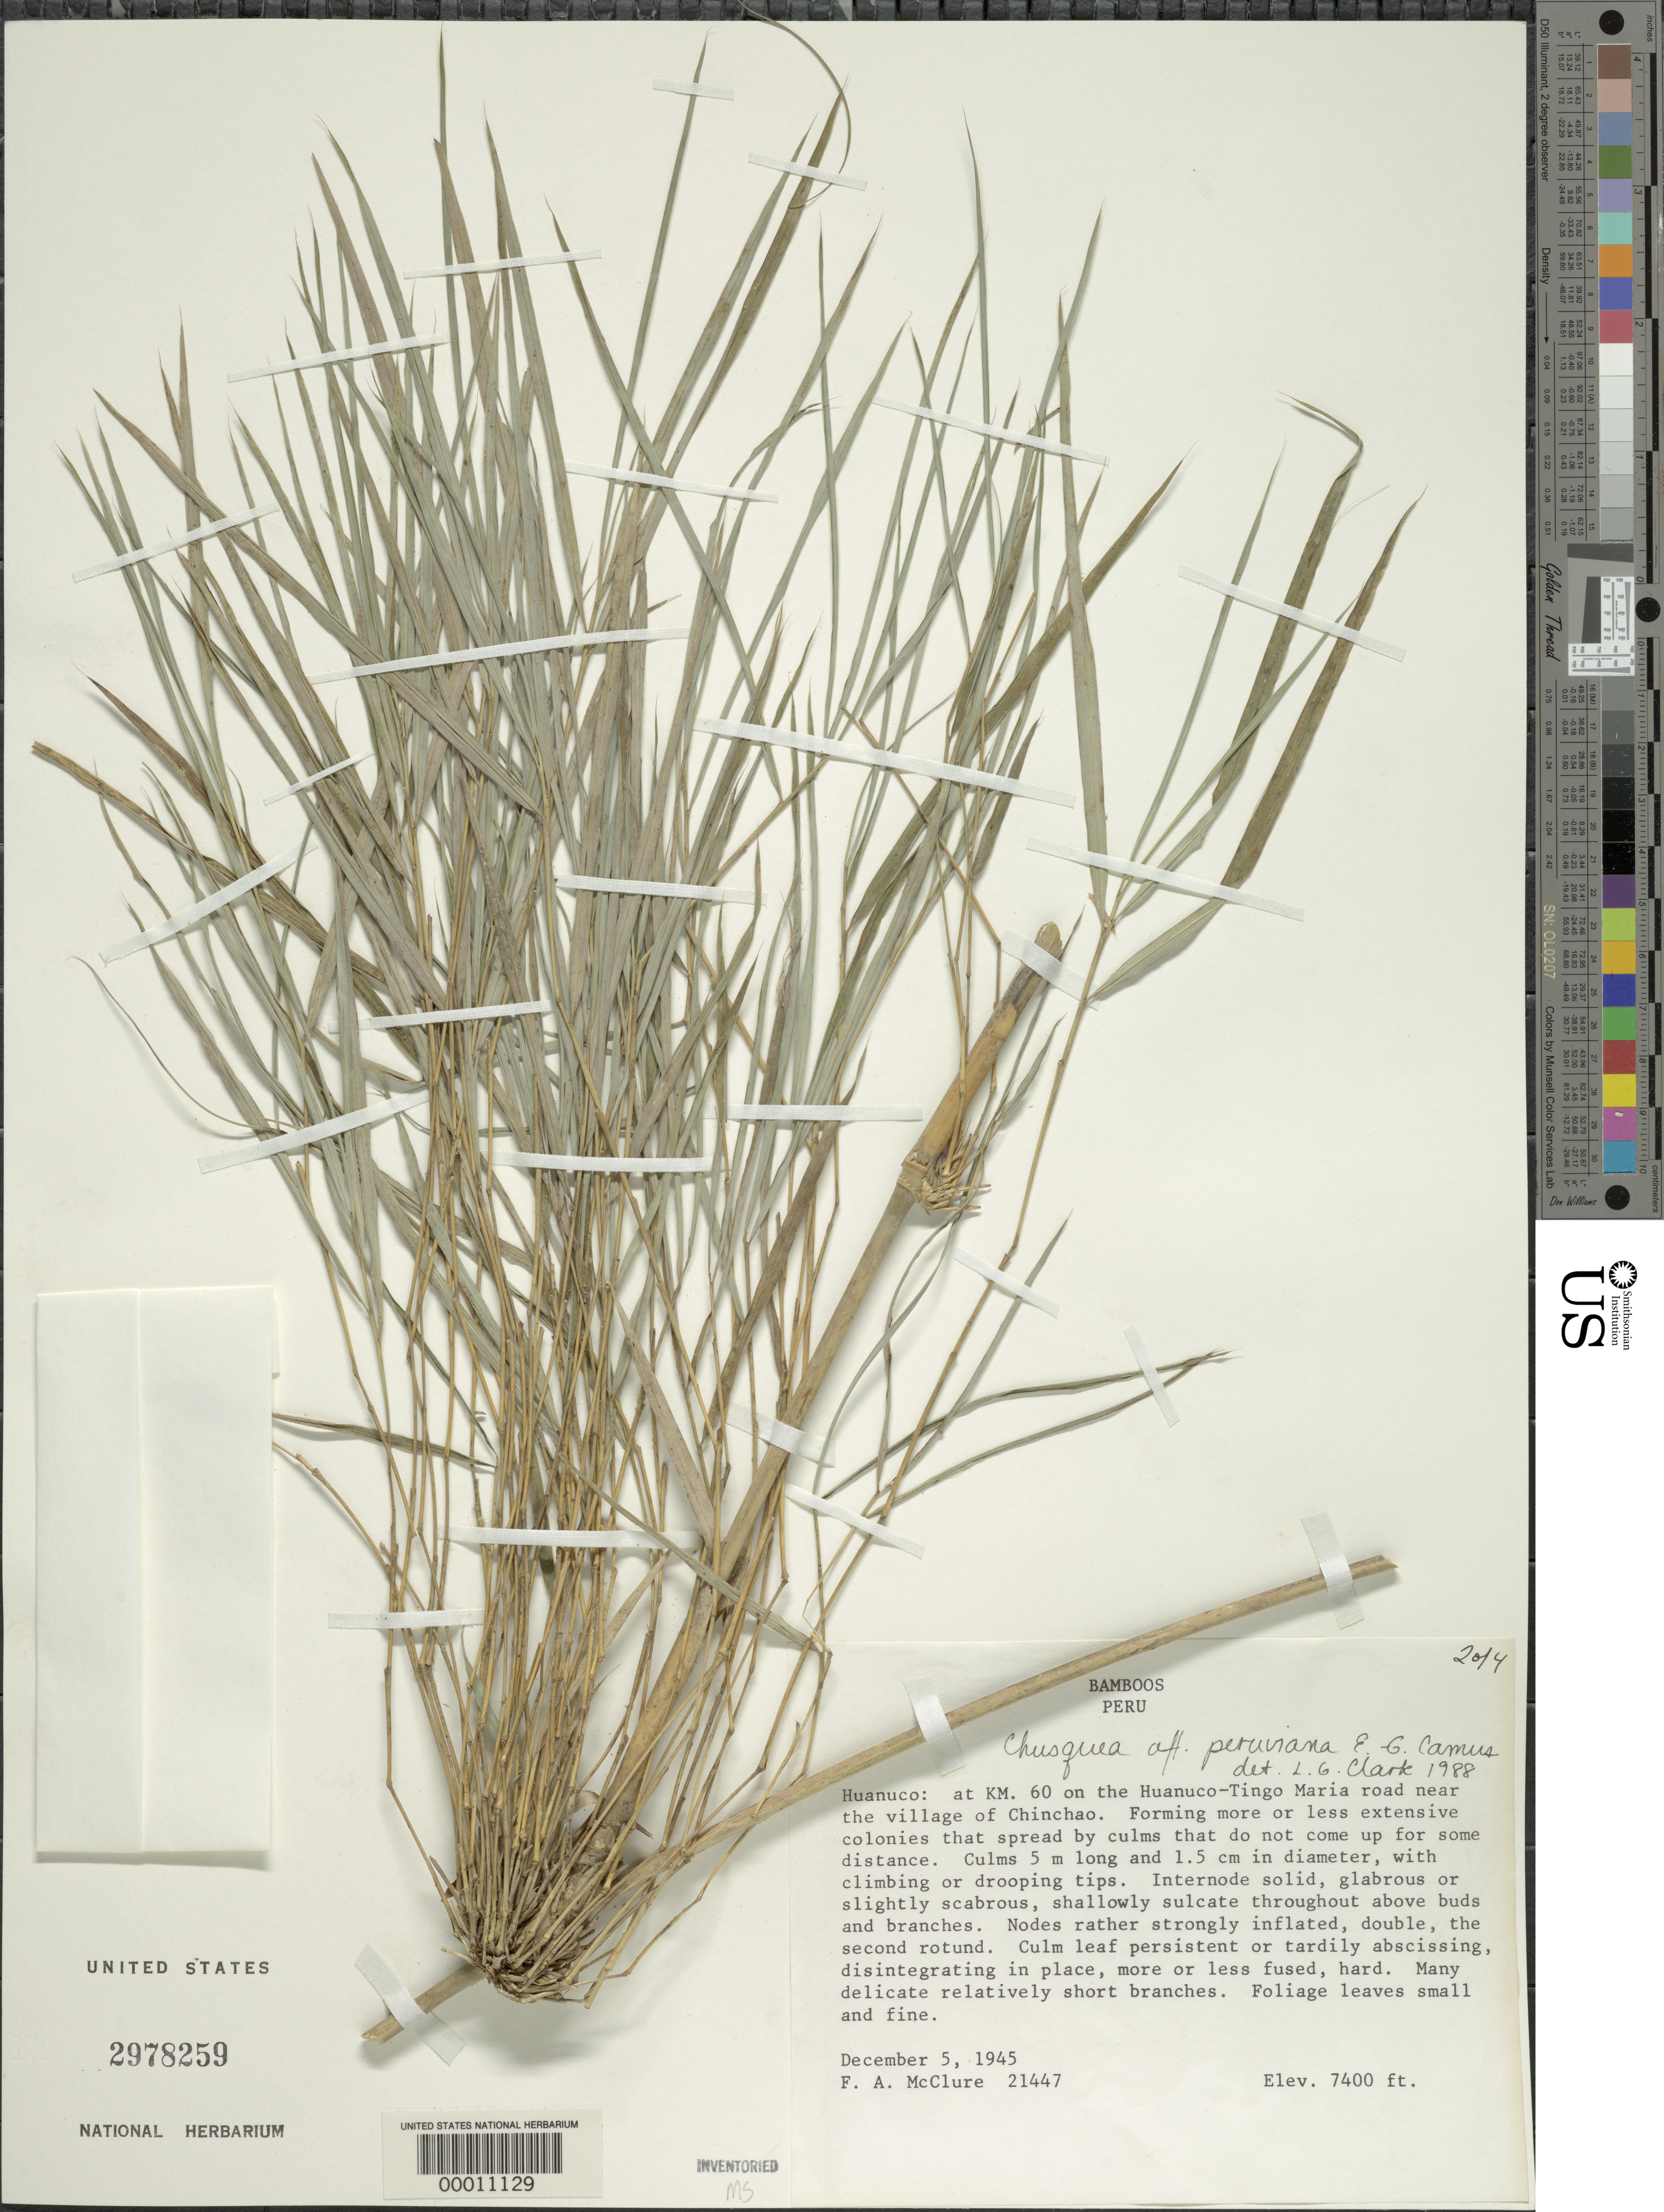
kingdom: Plantae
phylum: Tracheophyta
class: Liliopsida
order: Poales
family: Poaceae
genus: Chusquea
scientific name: Chusquea peruviana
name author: E.G. Camus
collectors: F. A. McClure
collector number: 21447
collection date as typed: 05 Dec 1945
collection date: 1945-12-05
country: Peru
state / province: Huánuco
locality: Carpish Pass, 50 Km north of Huanuco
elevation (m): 2255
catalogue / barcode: US 2978259